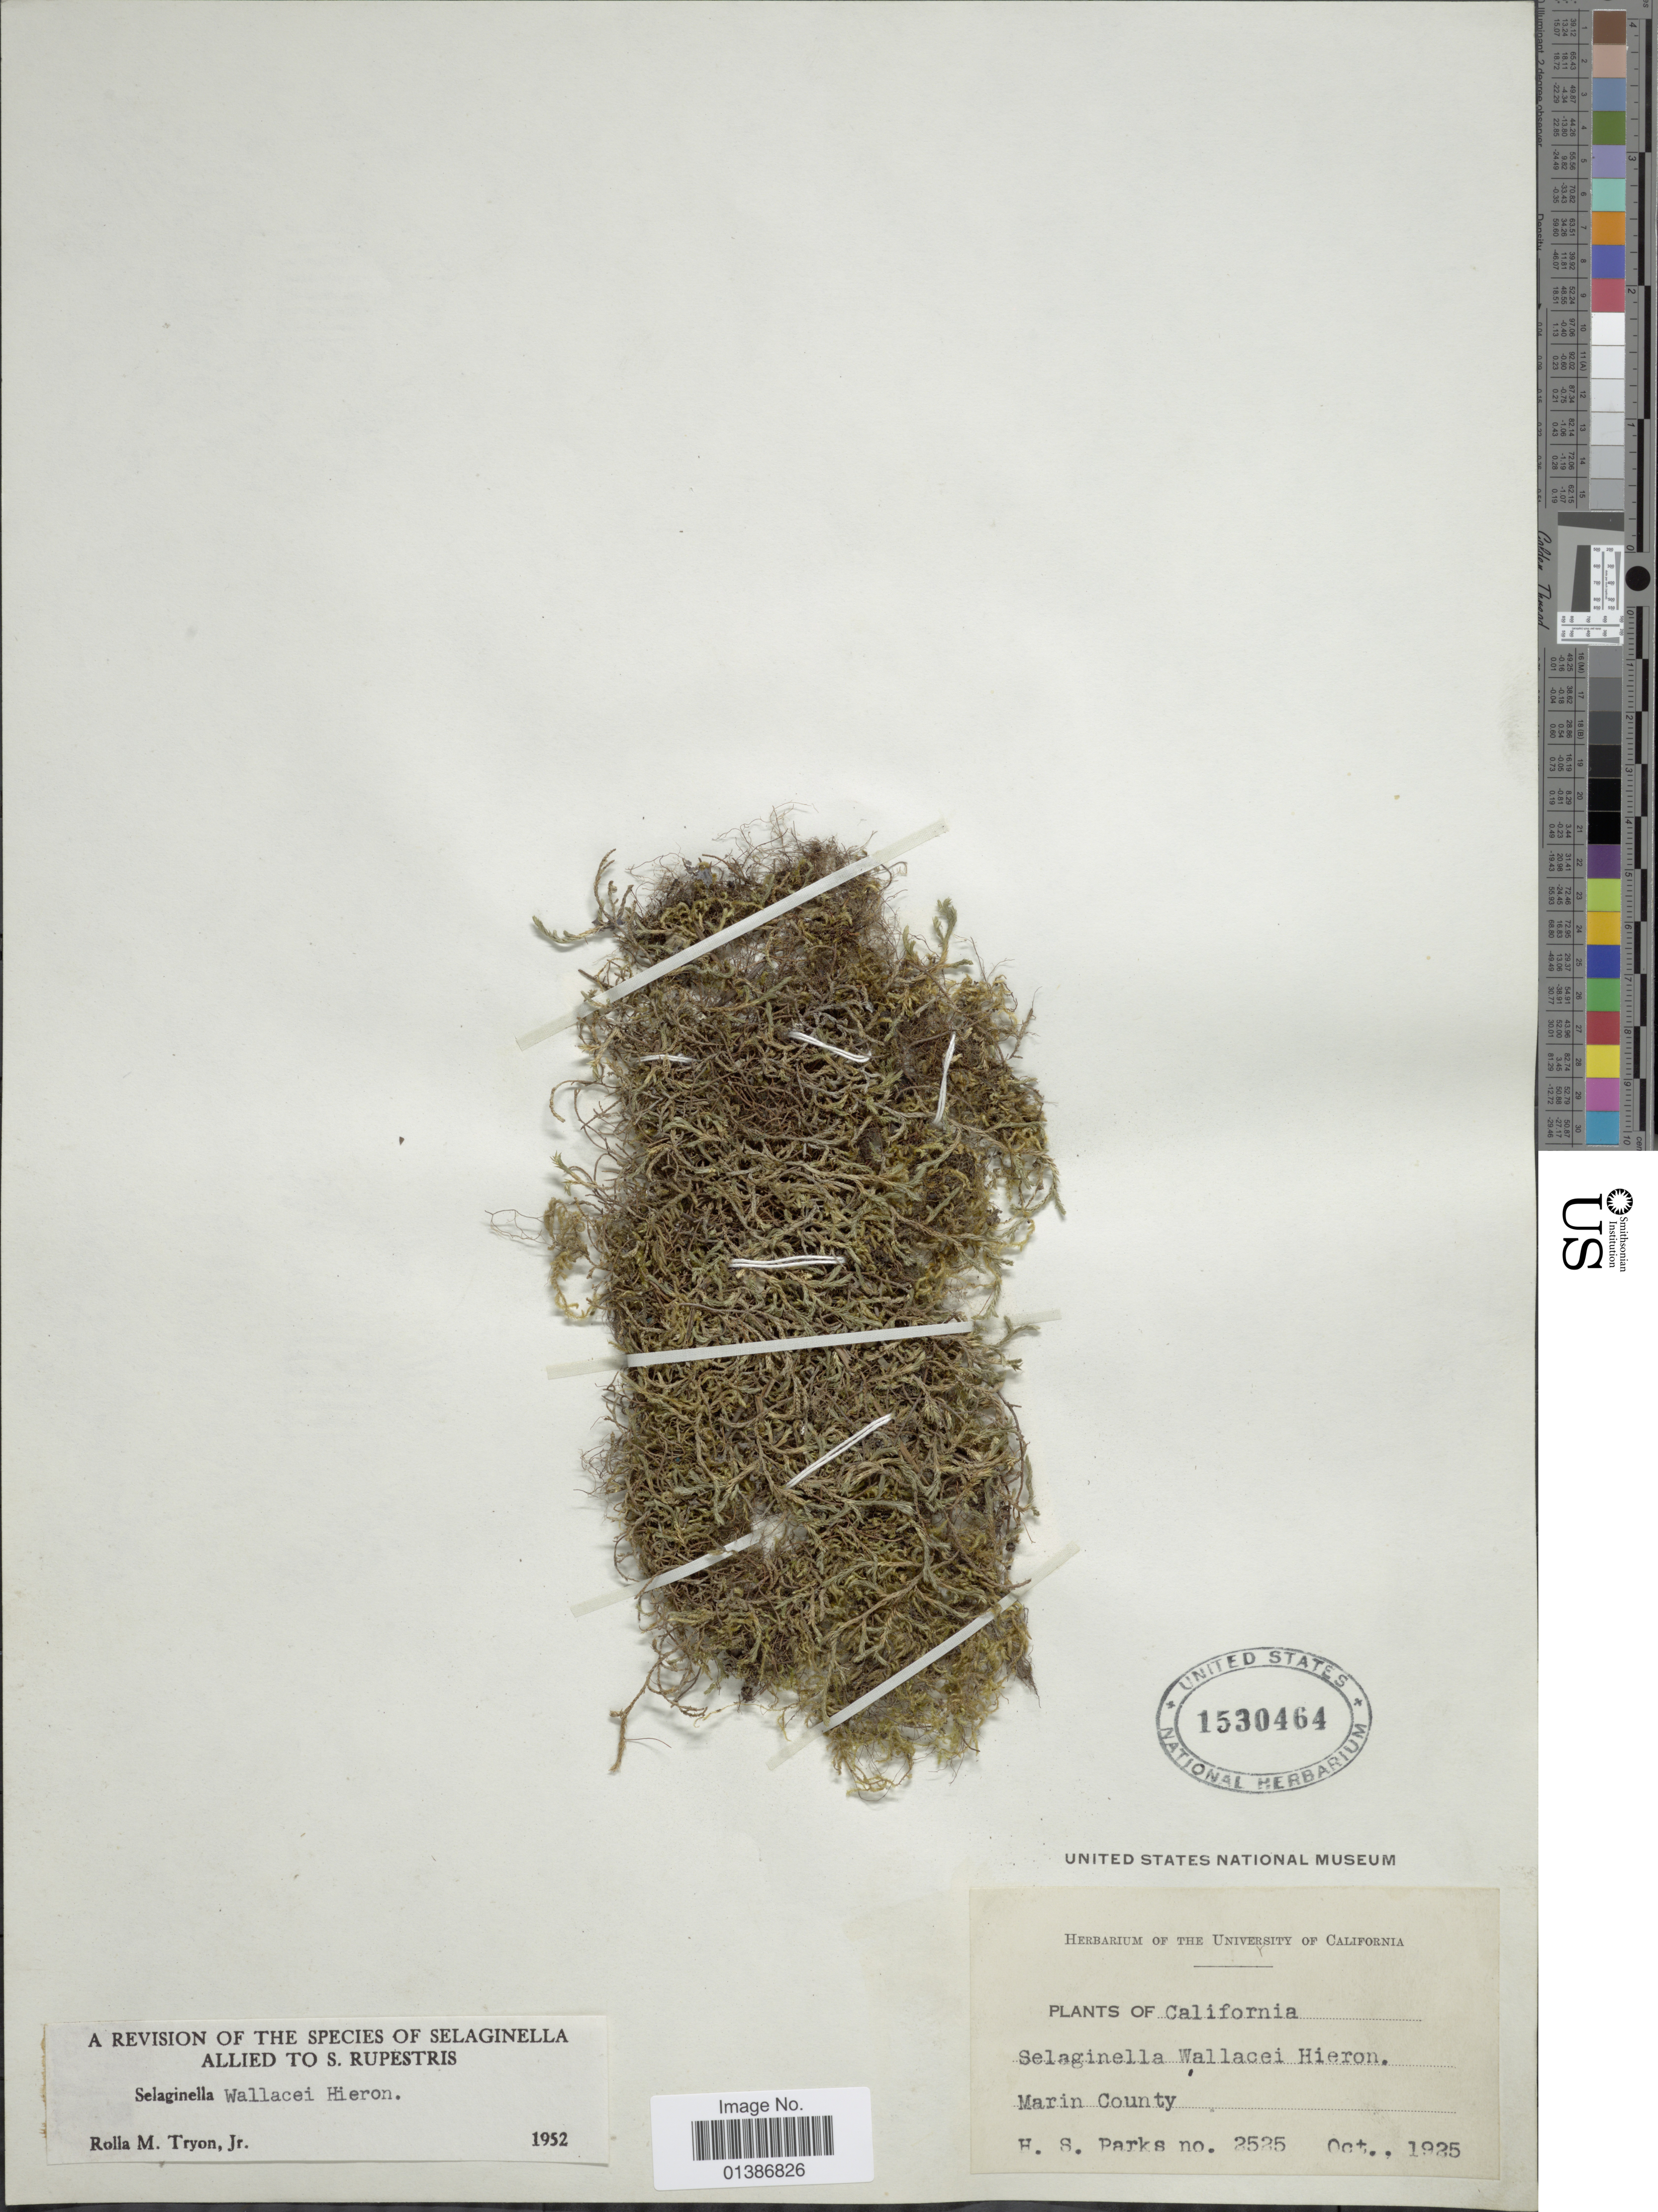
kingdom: Plantae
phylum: Tracheophyta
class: Lycopodiopsida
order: Selaginellales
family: Selaginellaceae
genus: Selaginella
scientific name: Selaginella wallacei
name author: Hieron.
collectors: H. Parks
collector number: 2525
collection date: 1925-10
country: United States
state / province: California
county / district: Marin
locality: Marin County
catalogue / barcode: US 1530464